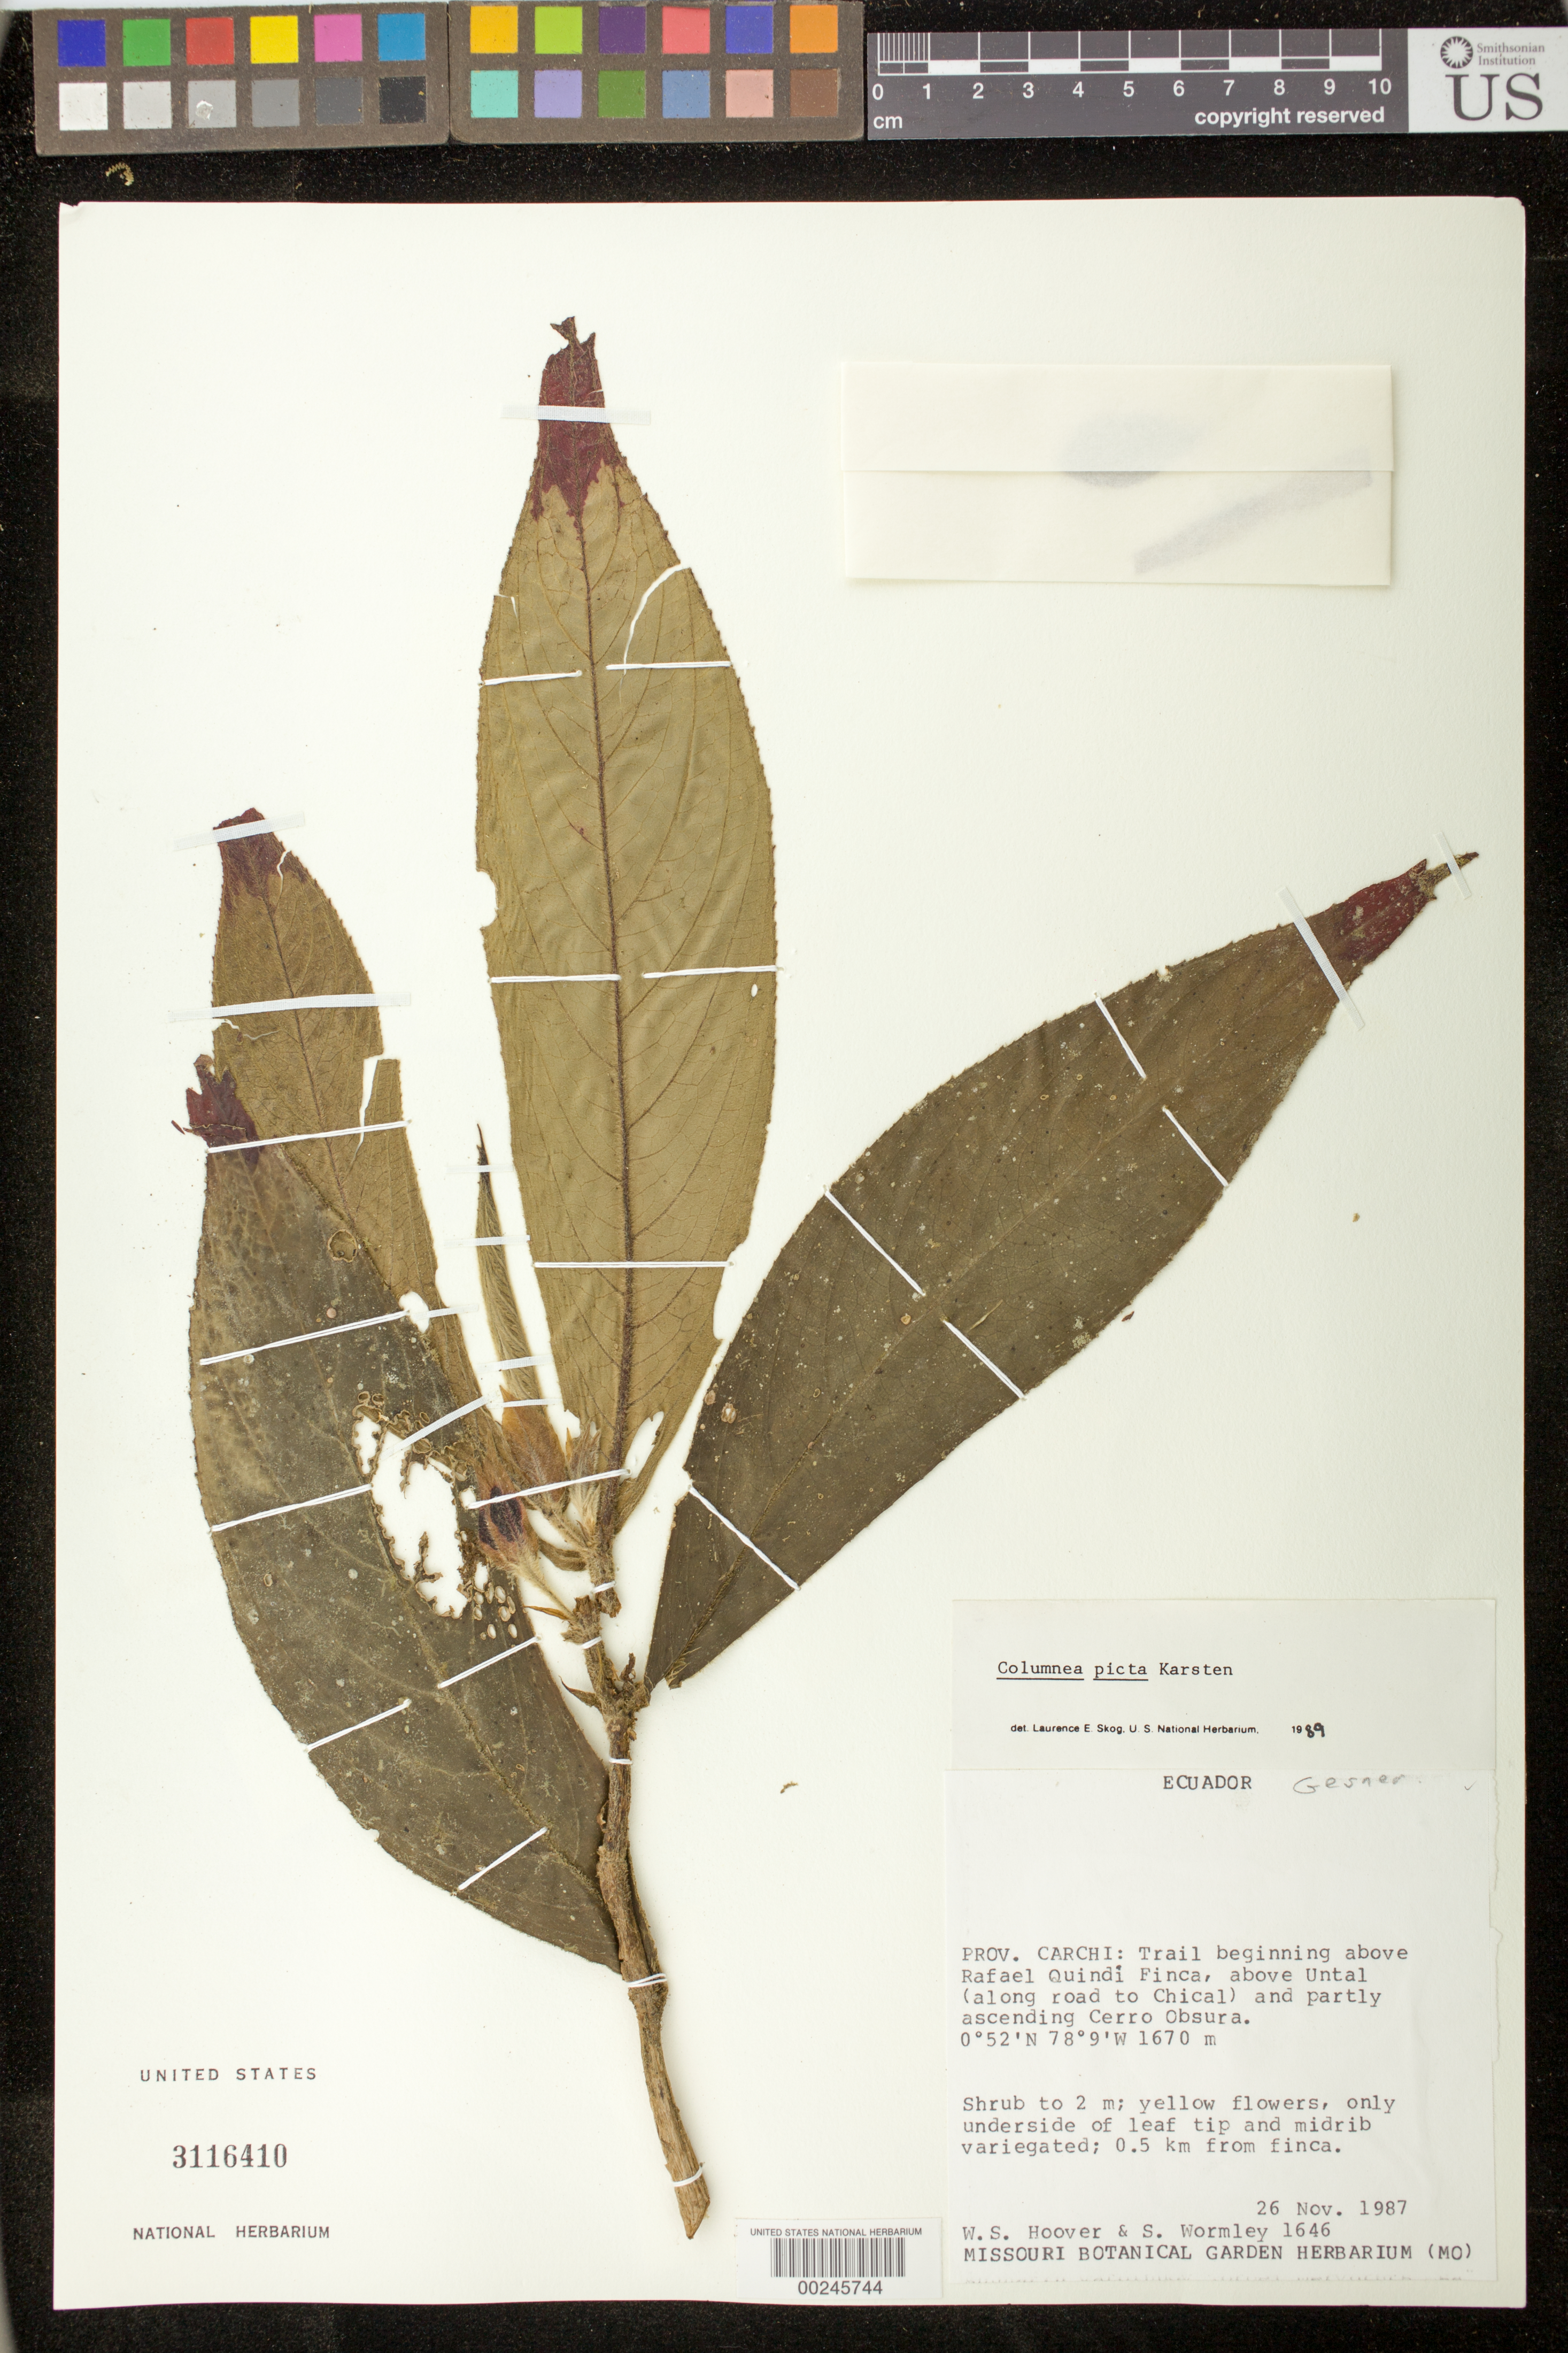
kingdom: Plantae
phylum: Tracheophyta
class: Magnoliopsida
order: Lamiales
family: Gesneriaceae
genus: Columnea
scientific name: Columnea karsteniana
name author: Singh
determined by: Skog, Laurence E.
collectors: W. S. Hoover & S. Wormley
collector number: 1646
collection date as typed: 26 Nov 1987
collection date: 1987-11-26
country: Ecuador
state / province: Carchi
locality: Trail beginning above Rafael Quindi Finca, above Untal (along road to Chical) and partly ascending Cerroobsura, 0.5 km from finca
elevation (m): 1670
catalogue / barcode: US 3116410